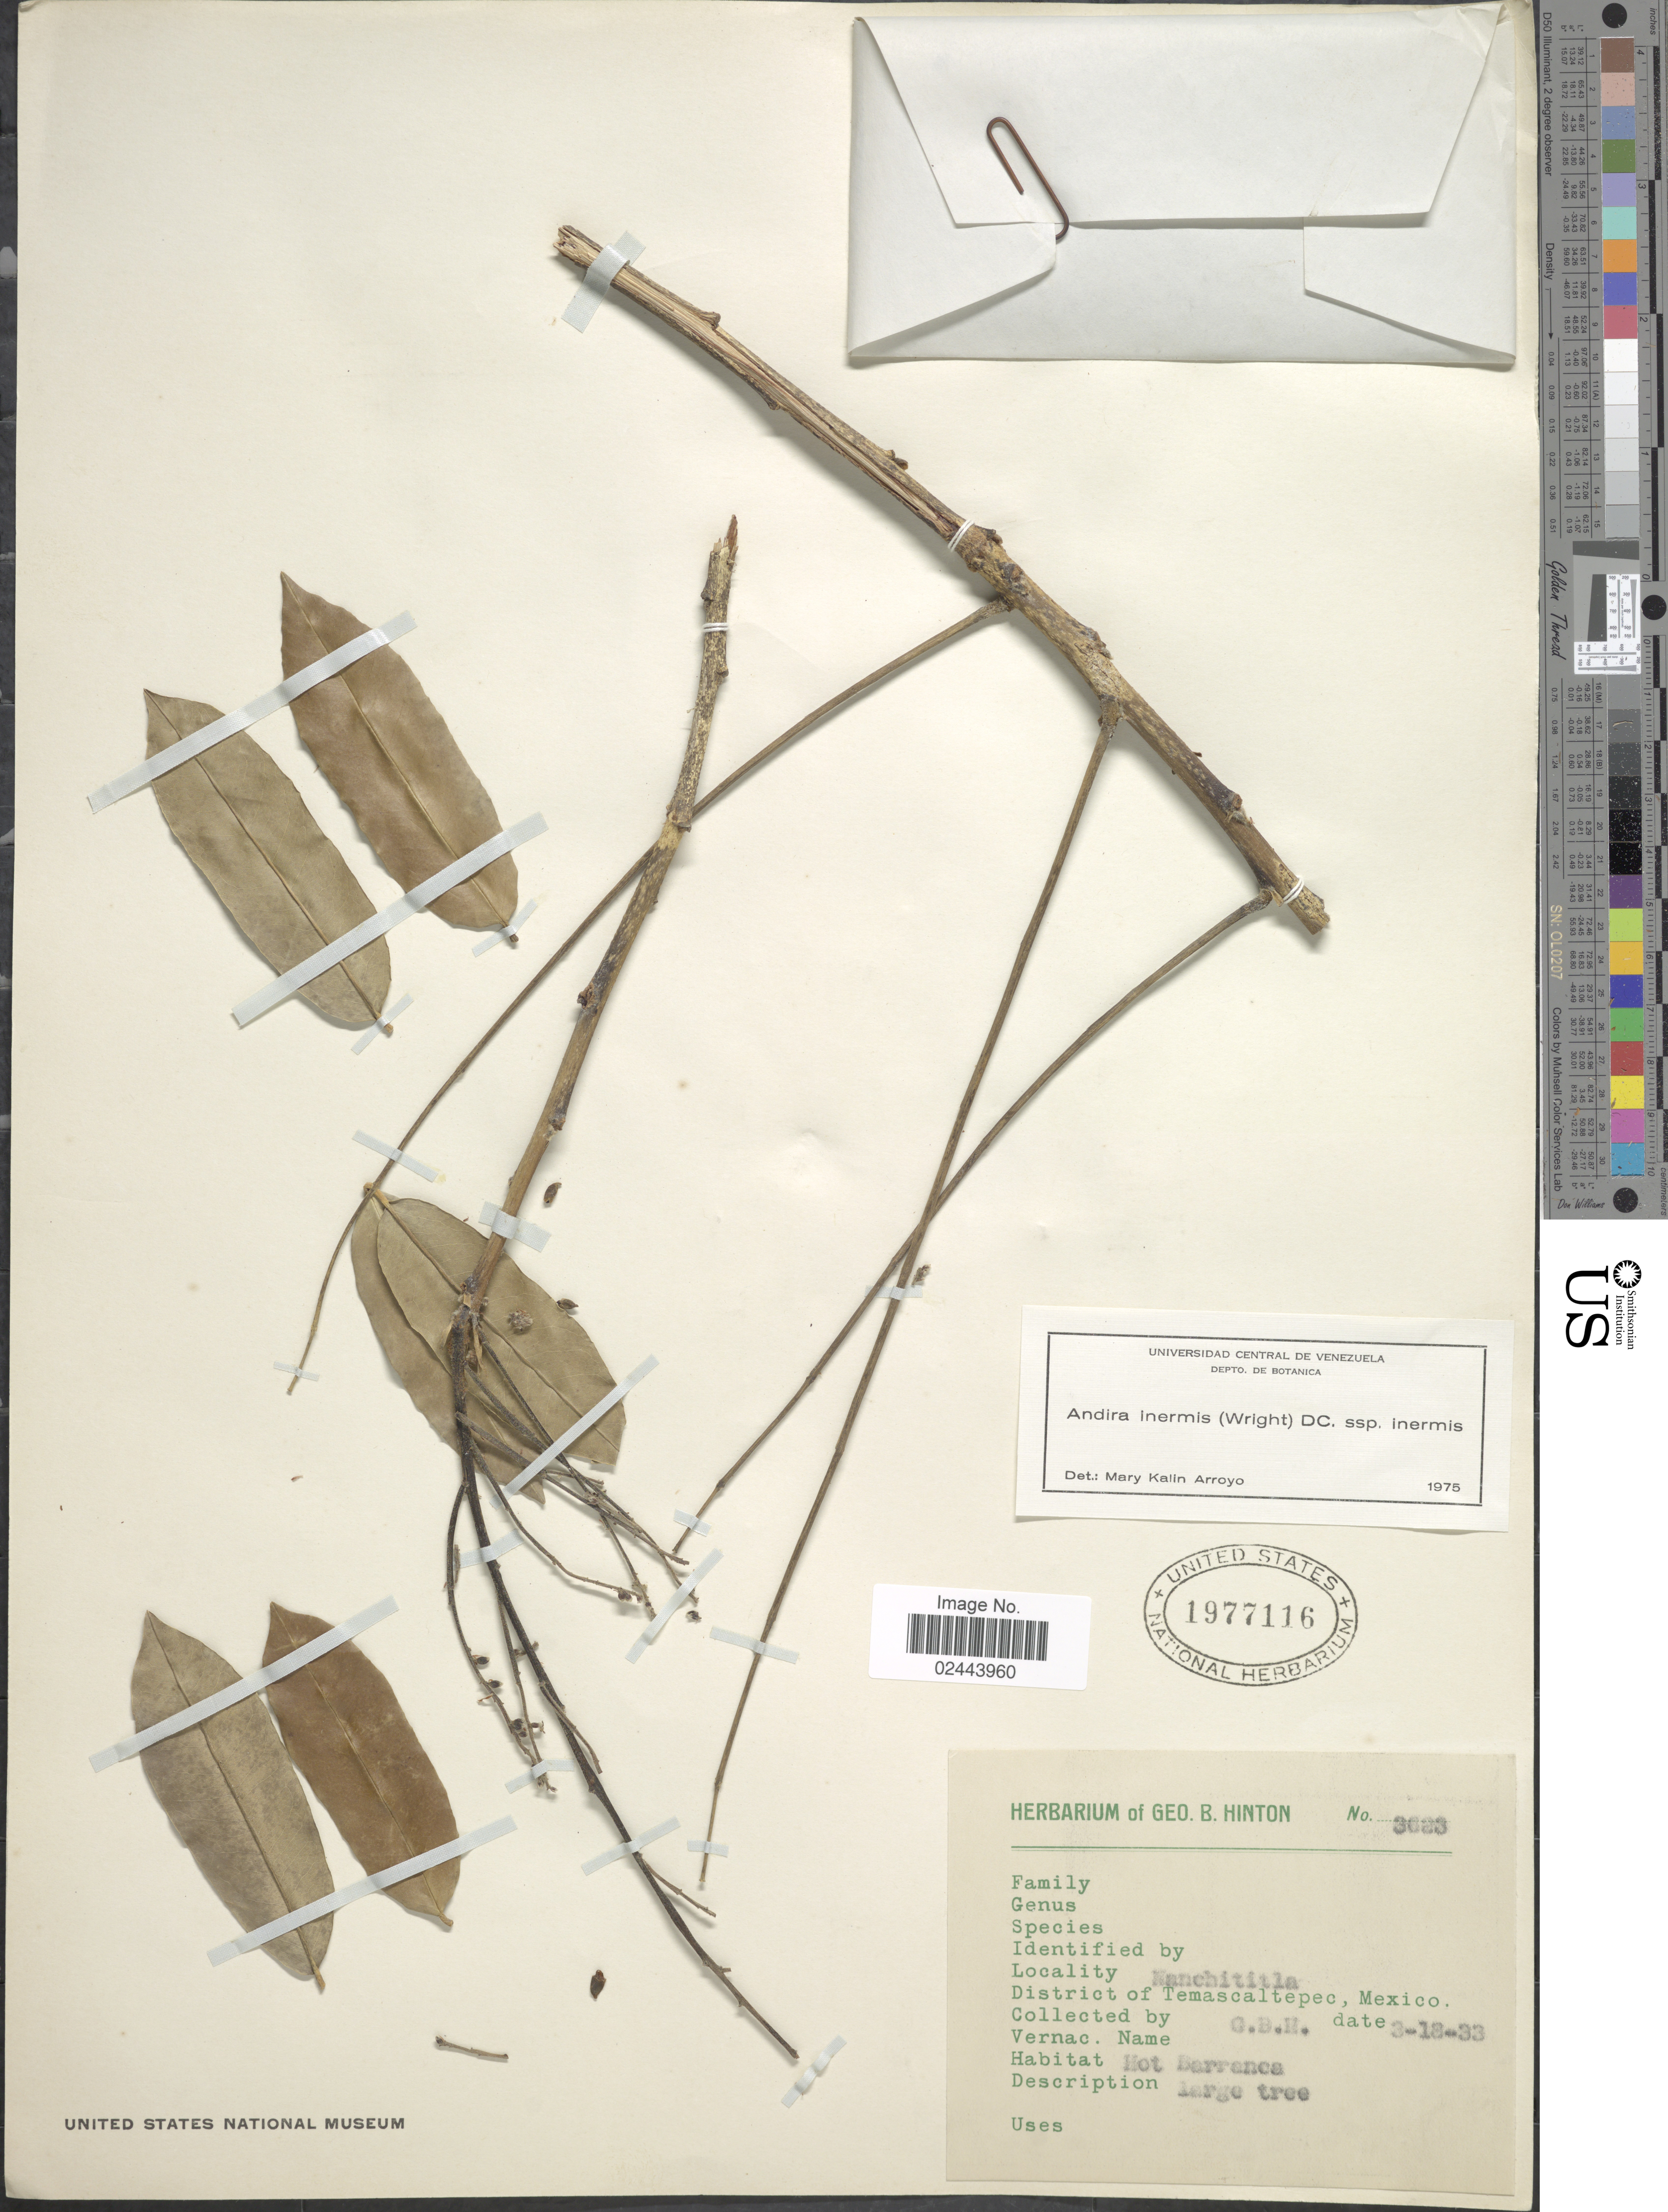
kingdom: Plantae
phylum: Tracheophyta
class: Magnoliopsida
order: Fabales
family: Fabaceae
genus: Andira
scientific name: Andira inermis subsp. inermis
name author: (W. Wright) Kunth ex DC.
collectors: G. B. Hinton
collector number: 3623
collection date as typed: Transcribed d/m/y: 18/3/33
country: Mexico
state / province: México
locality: Nanchititla, District of Temascaltepec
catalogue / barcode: US 1977116